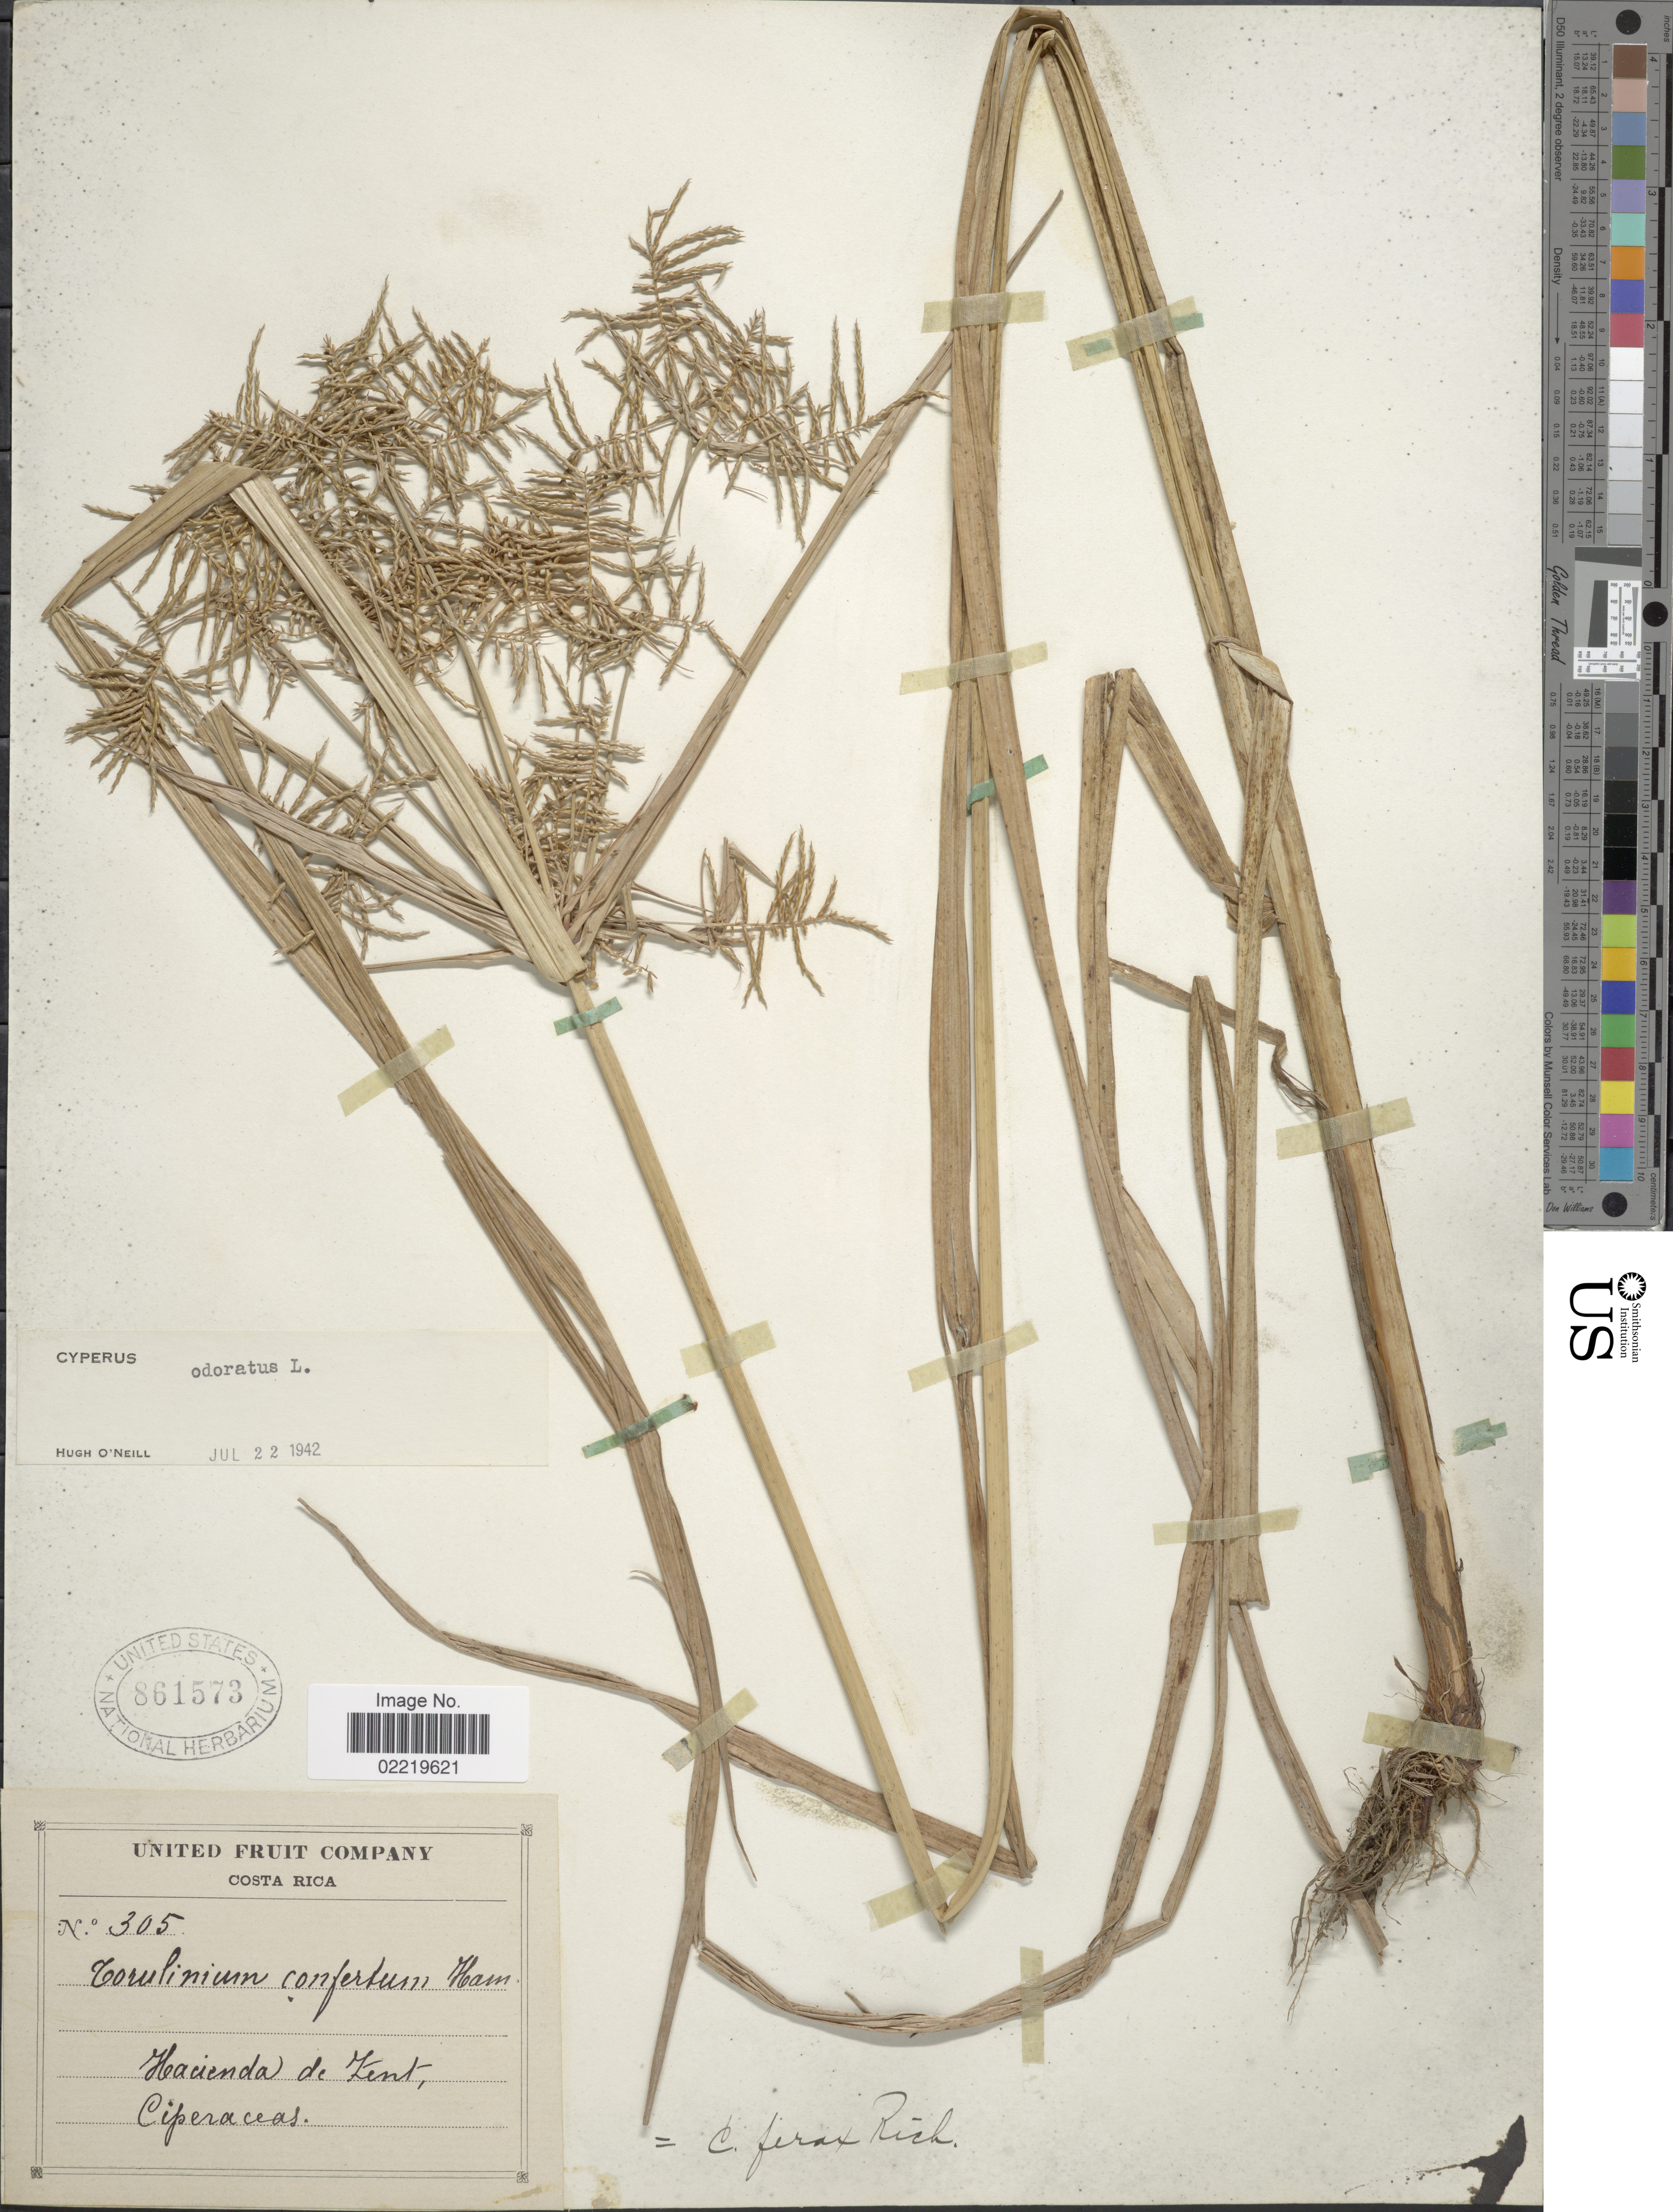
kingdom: Plantae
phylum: Tracheophyta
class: Liliopsida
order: Poales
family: Cyperaceae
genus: Cyperus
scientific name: Cyperus odoratus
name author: L.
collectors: United Fruit Company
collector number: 305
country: Costa Rica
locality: Hacienda de Zent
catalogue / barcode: US 861573